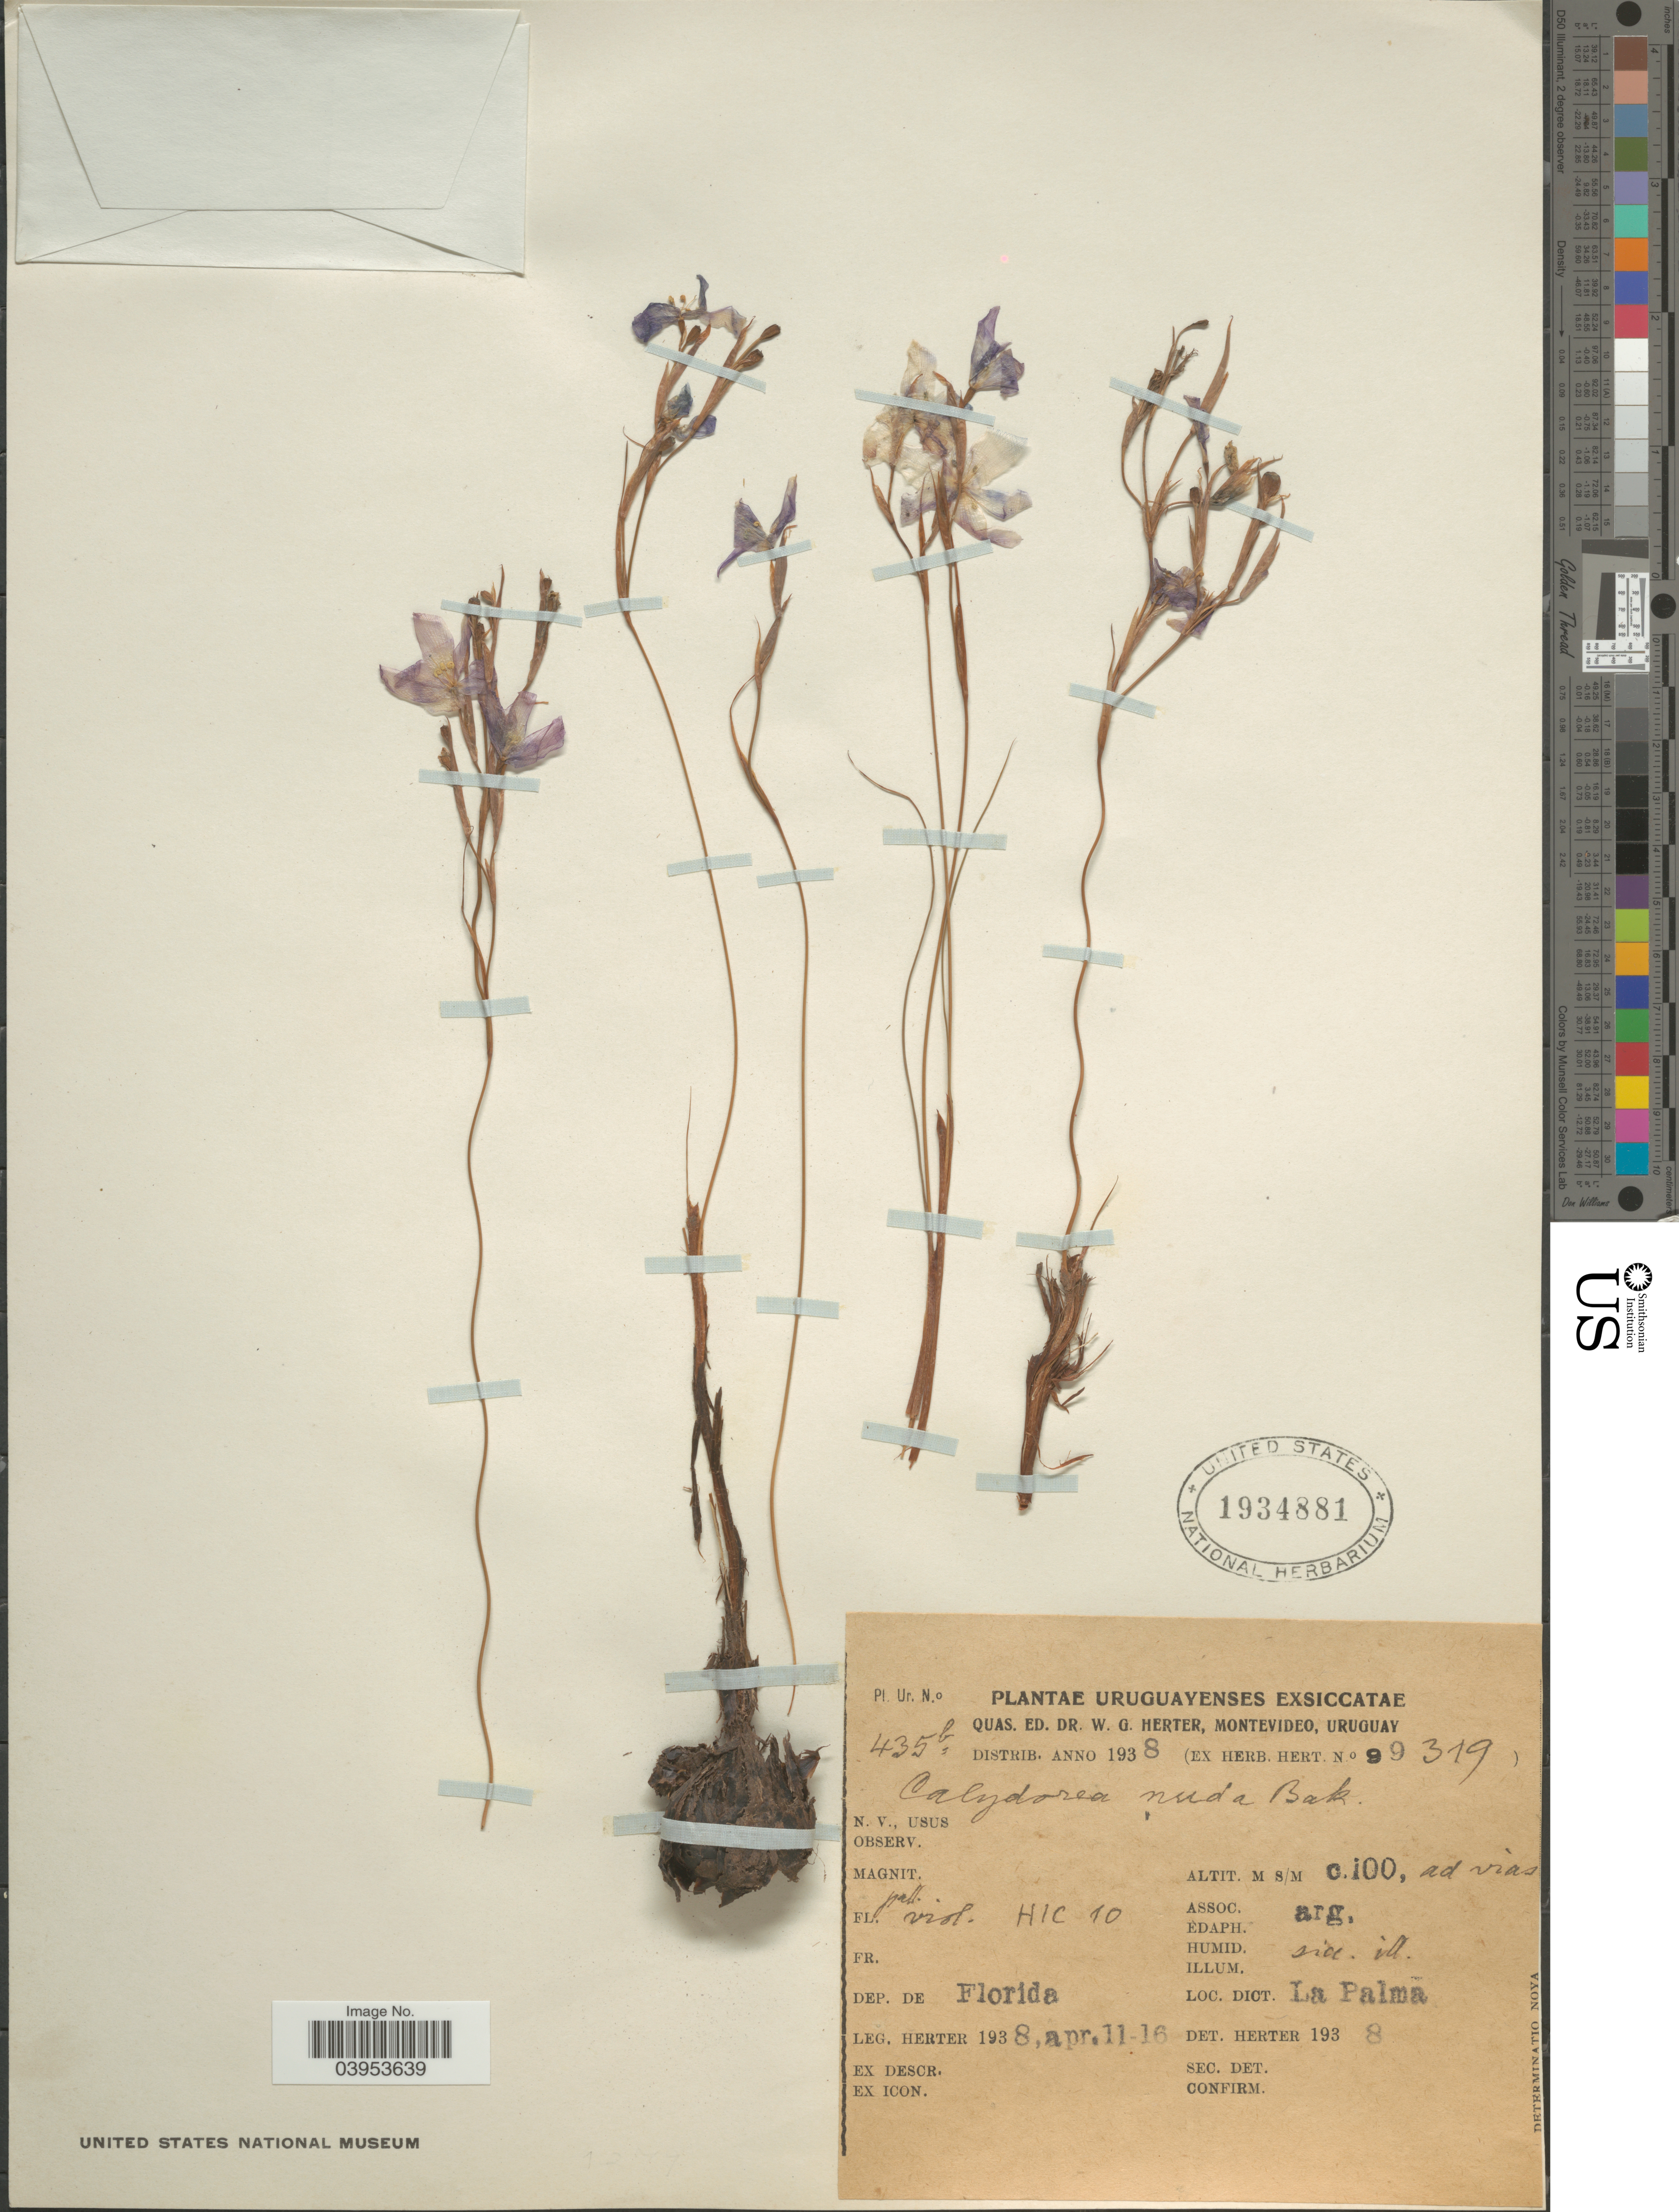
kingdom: Plantae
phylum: Tracheophyta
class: Liliopsida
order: Asparagales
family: Iridaceae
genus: Calydorea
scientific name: Calydorea nuda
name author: (Herb.) Baker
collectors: W. G. Herter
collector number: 435b/99319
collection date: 1938-04-11/1938-04-16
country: Uruguay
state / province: Florida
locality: Dep. de Florida. La Palma.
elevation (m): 100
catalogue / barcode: US 1934881